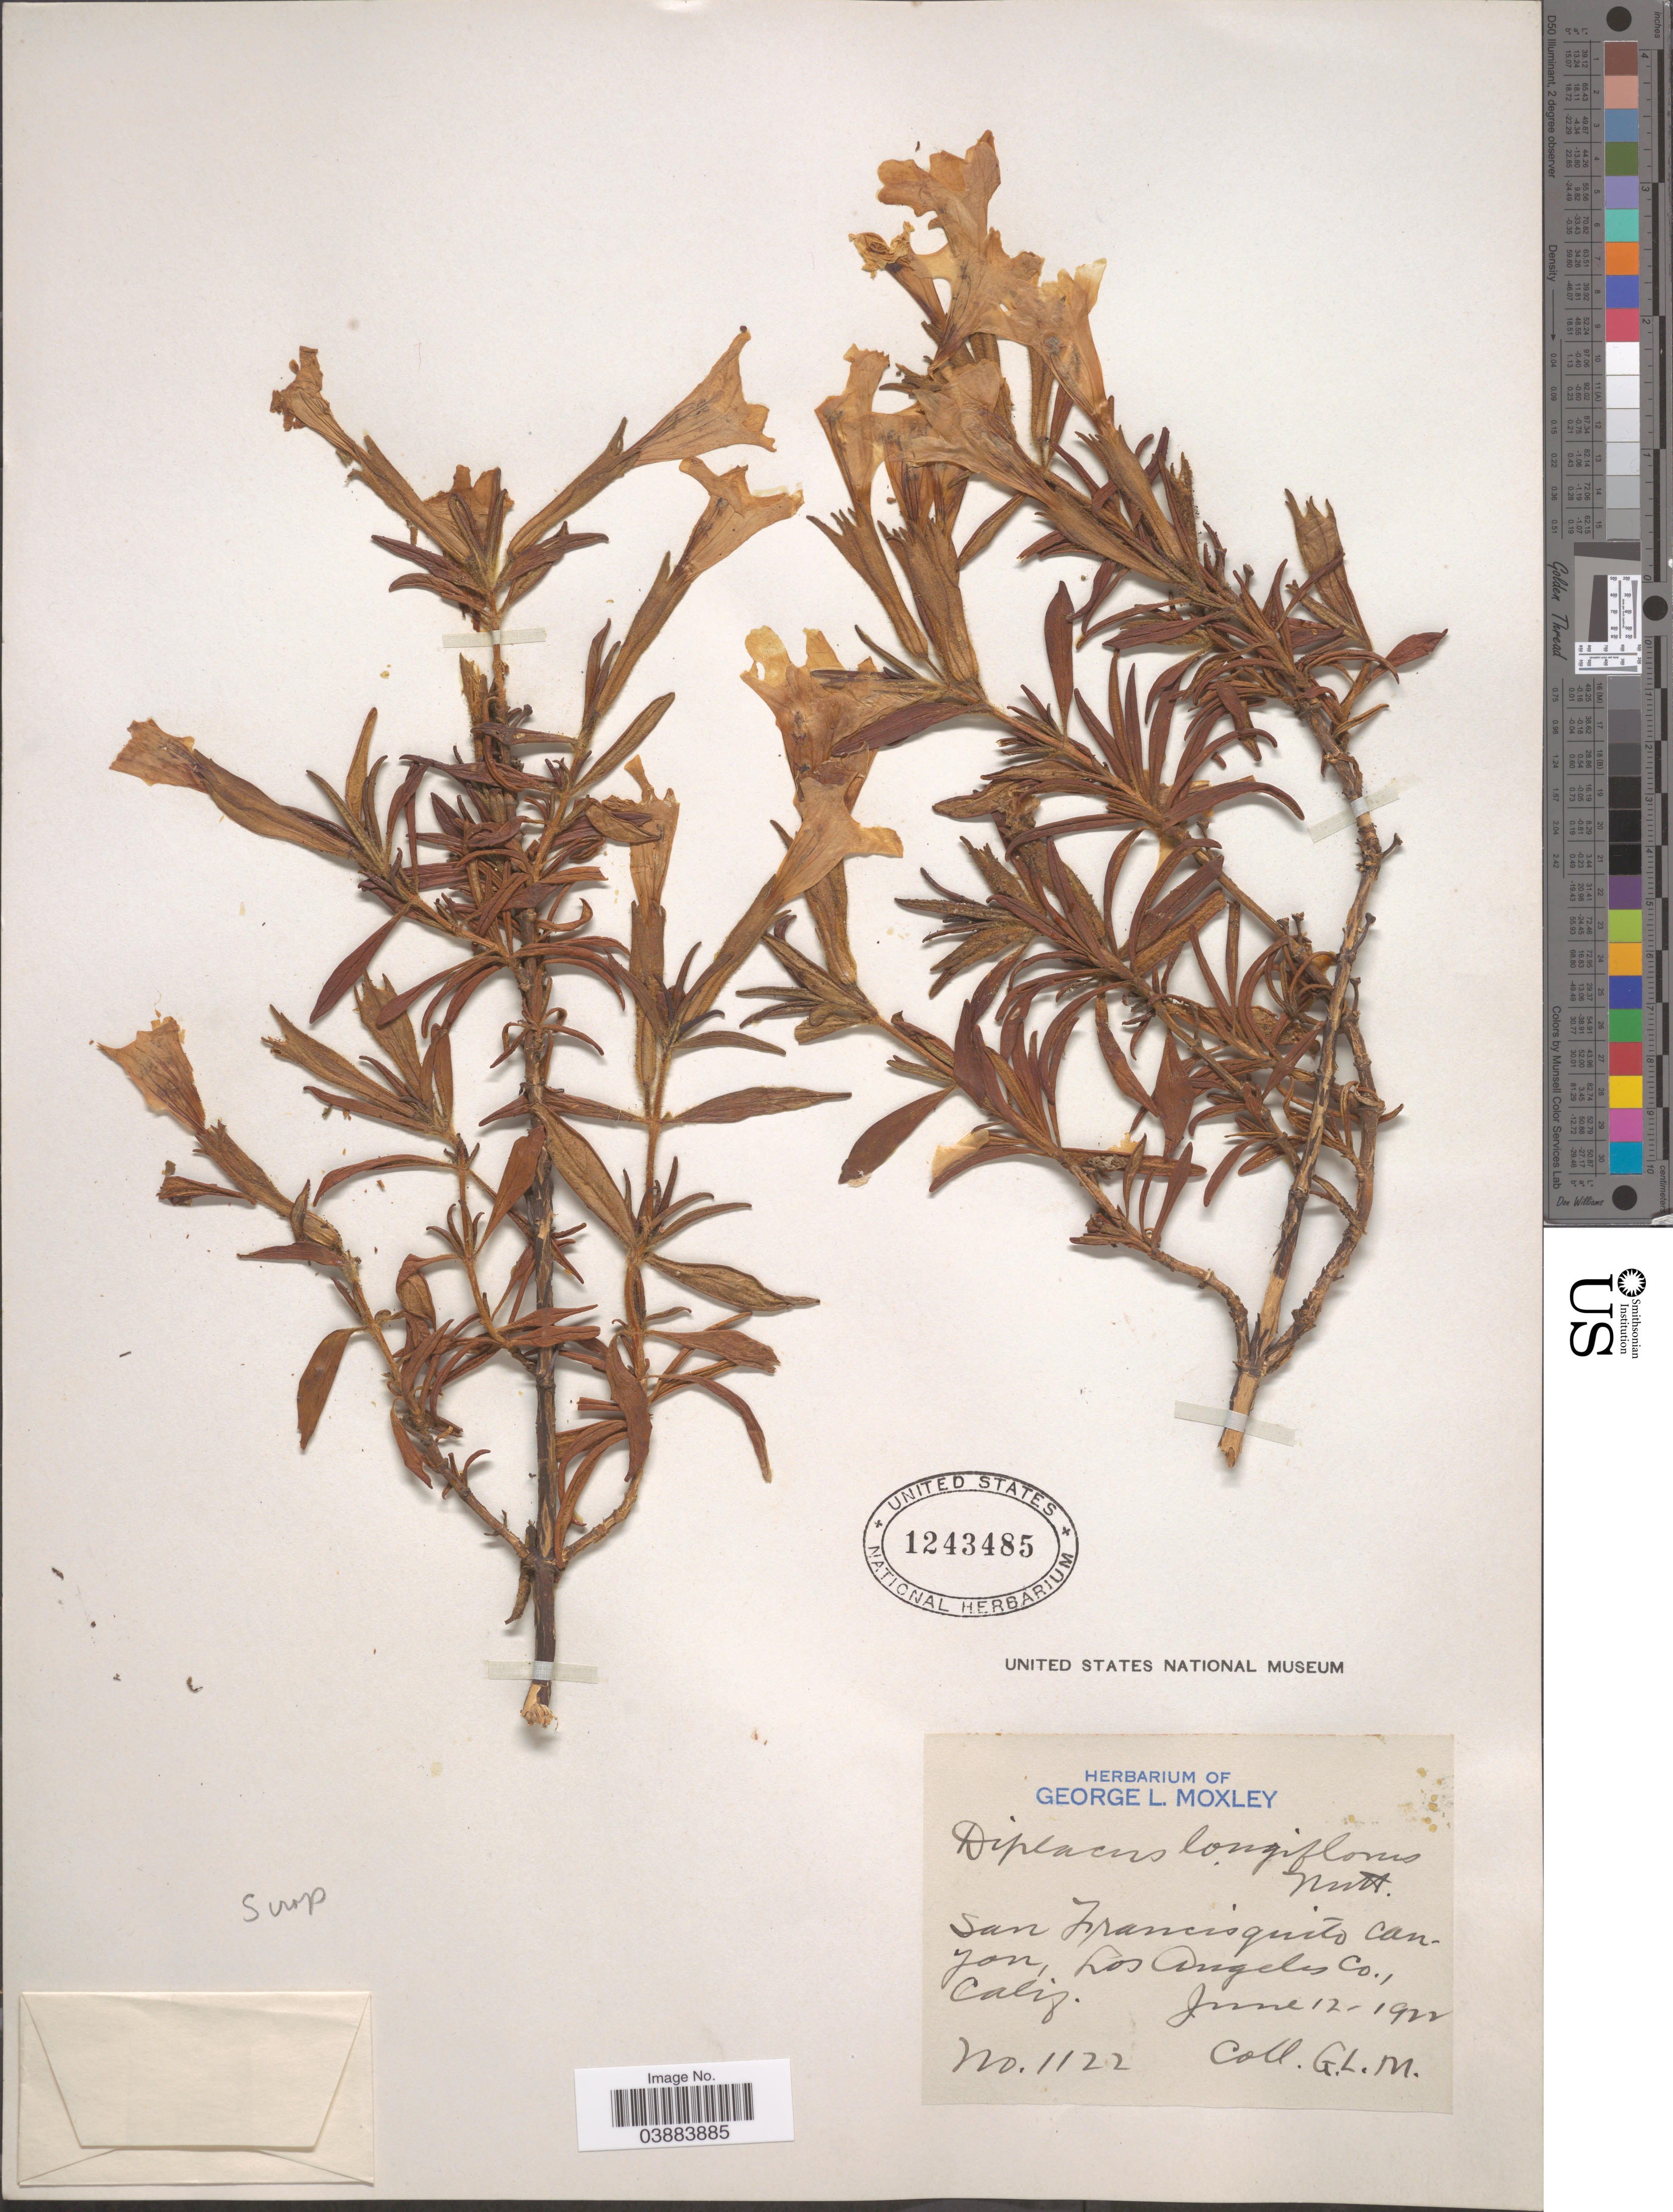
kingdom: Plantae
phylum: Tracheophyta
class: Magnoliopsida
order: Lamiales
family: Phrymaceae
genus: Diplacus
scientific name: Diplacus longiflorus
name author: Nutt.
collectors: G. L. Moxley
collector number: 1122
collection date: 1922-06-12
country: United States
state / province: California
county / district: Los Angeles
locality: San Francisquito Canyon, Los Angeles Co.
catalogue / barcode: US 1243485